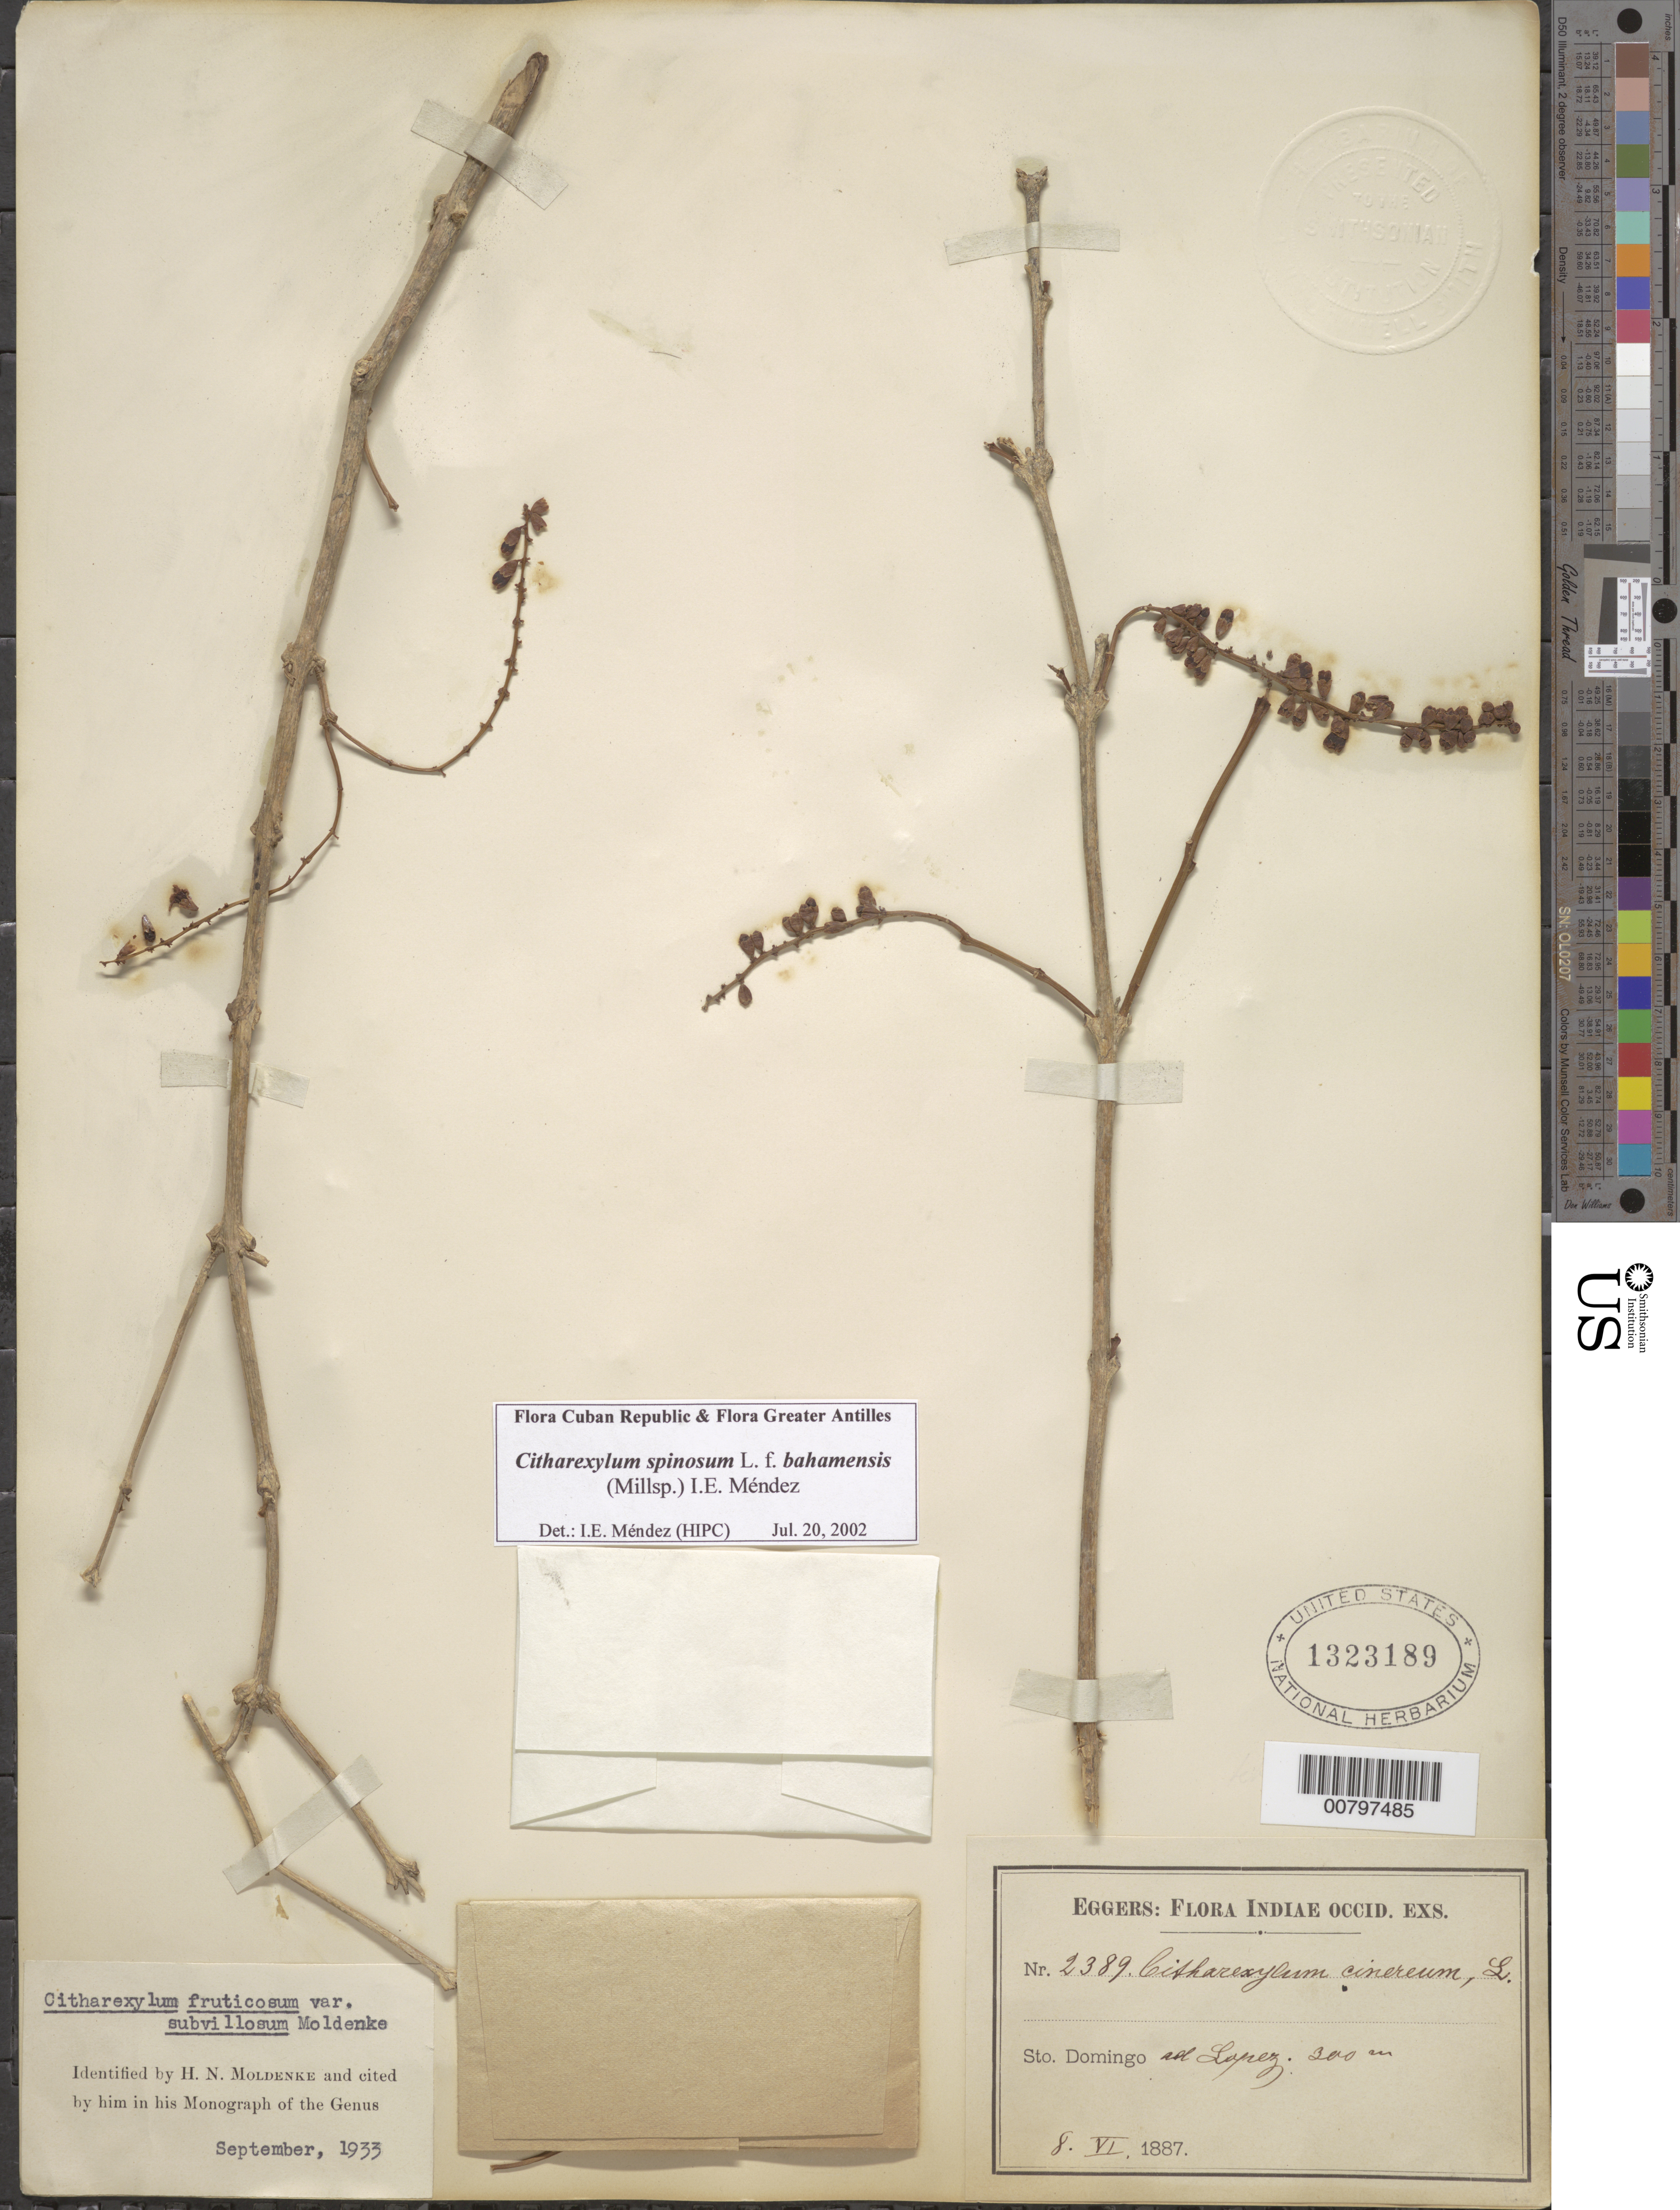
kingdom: Plantae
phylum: Tracheophyta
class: Magnoliopsida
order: Lamiales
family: Verbenaceae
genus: Citharexylum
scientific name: Citharexylum spinosum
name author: L.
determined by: Méndez, Isidro E., (HIPC)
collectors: -. Lopez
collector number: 2389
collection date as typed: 08 Jun 1887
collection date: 1887-06-08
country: Dominican Republic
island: Hispaniola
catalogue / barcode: US 1323189